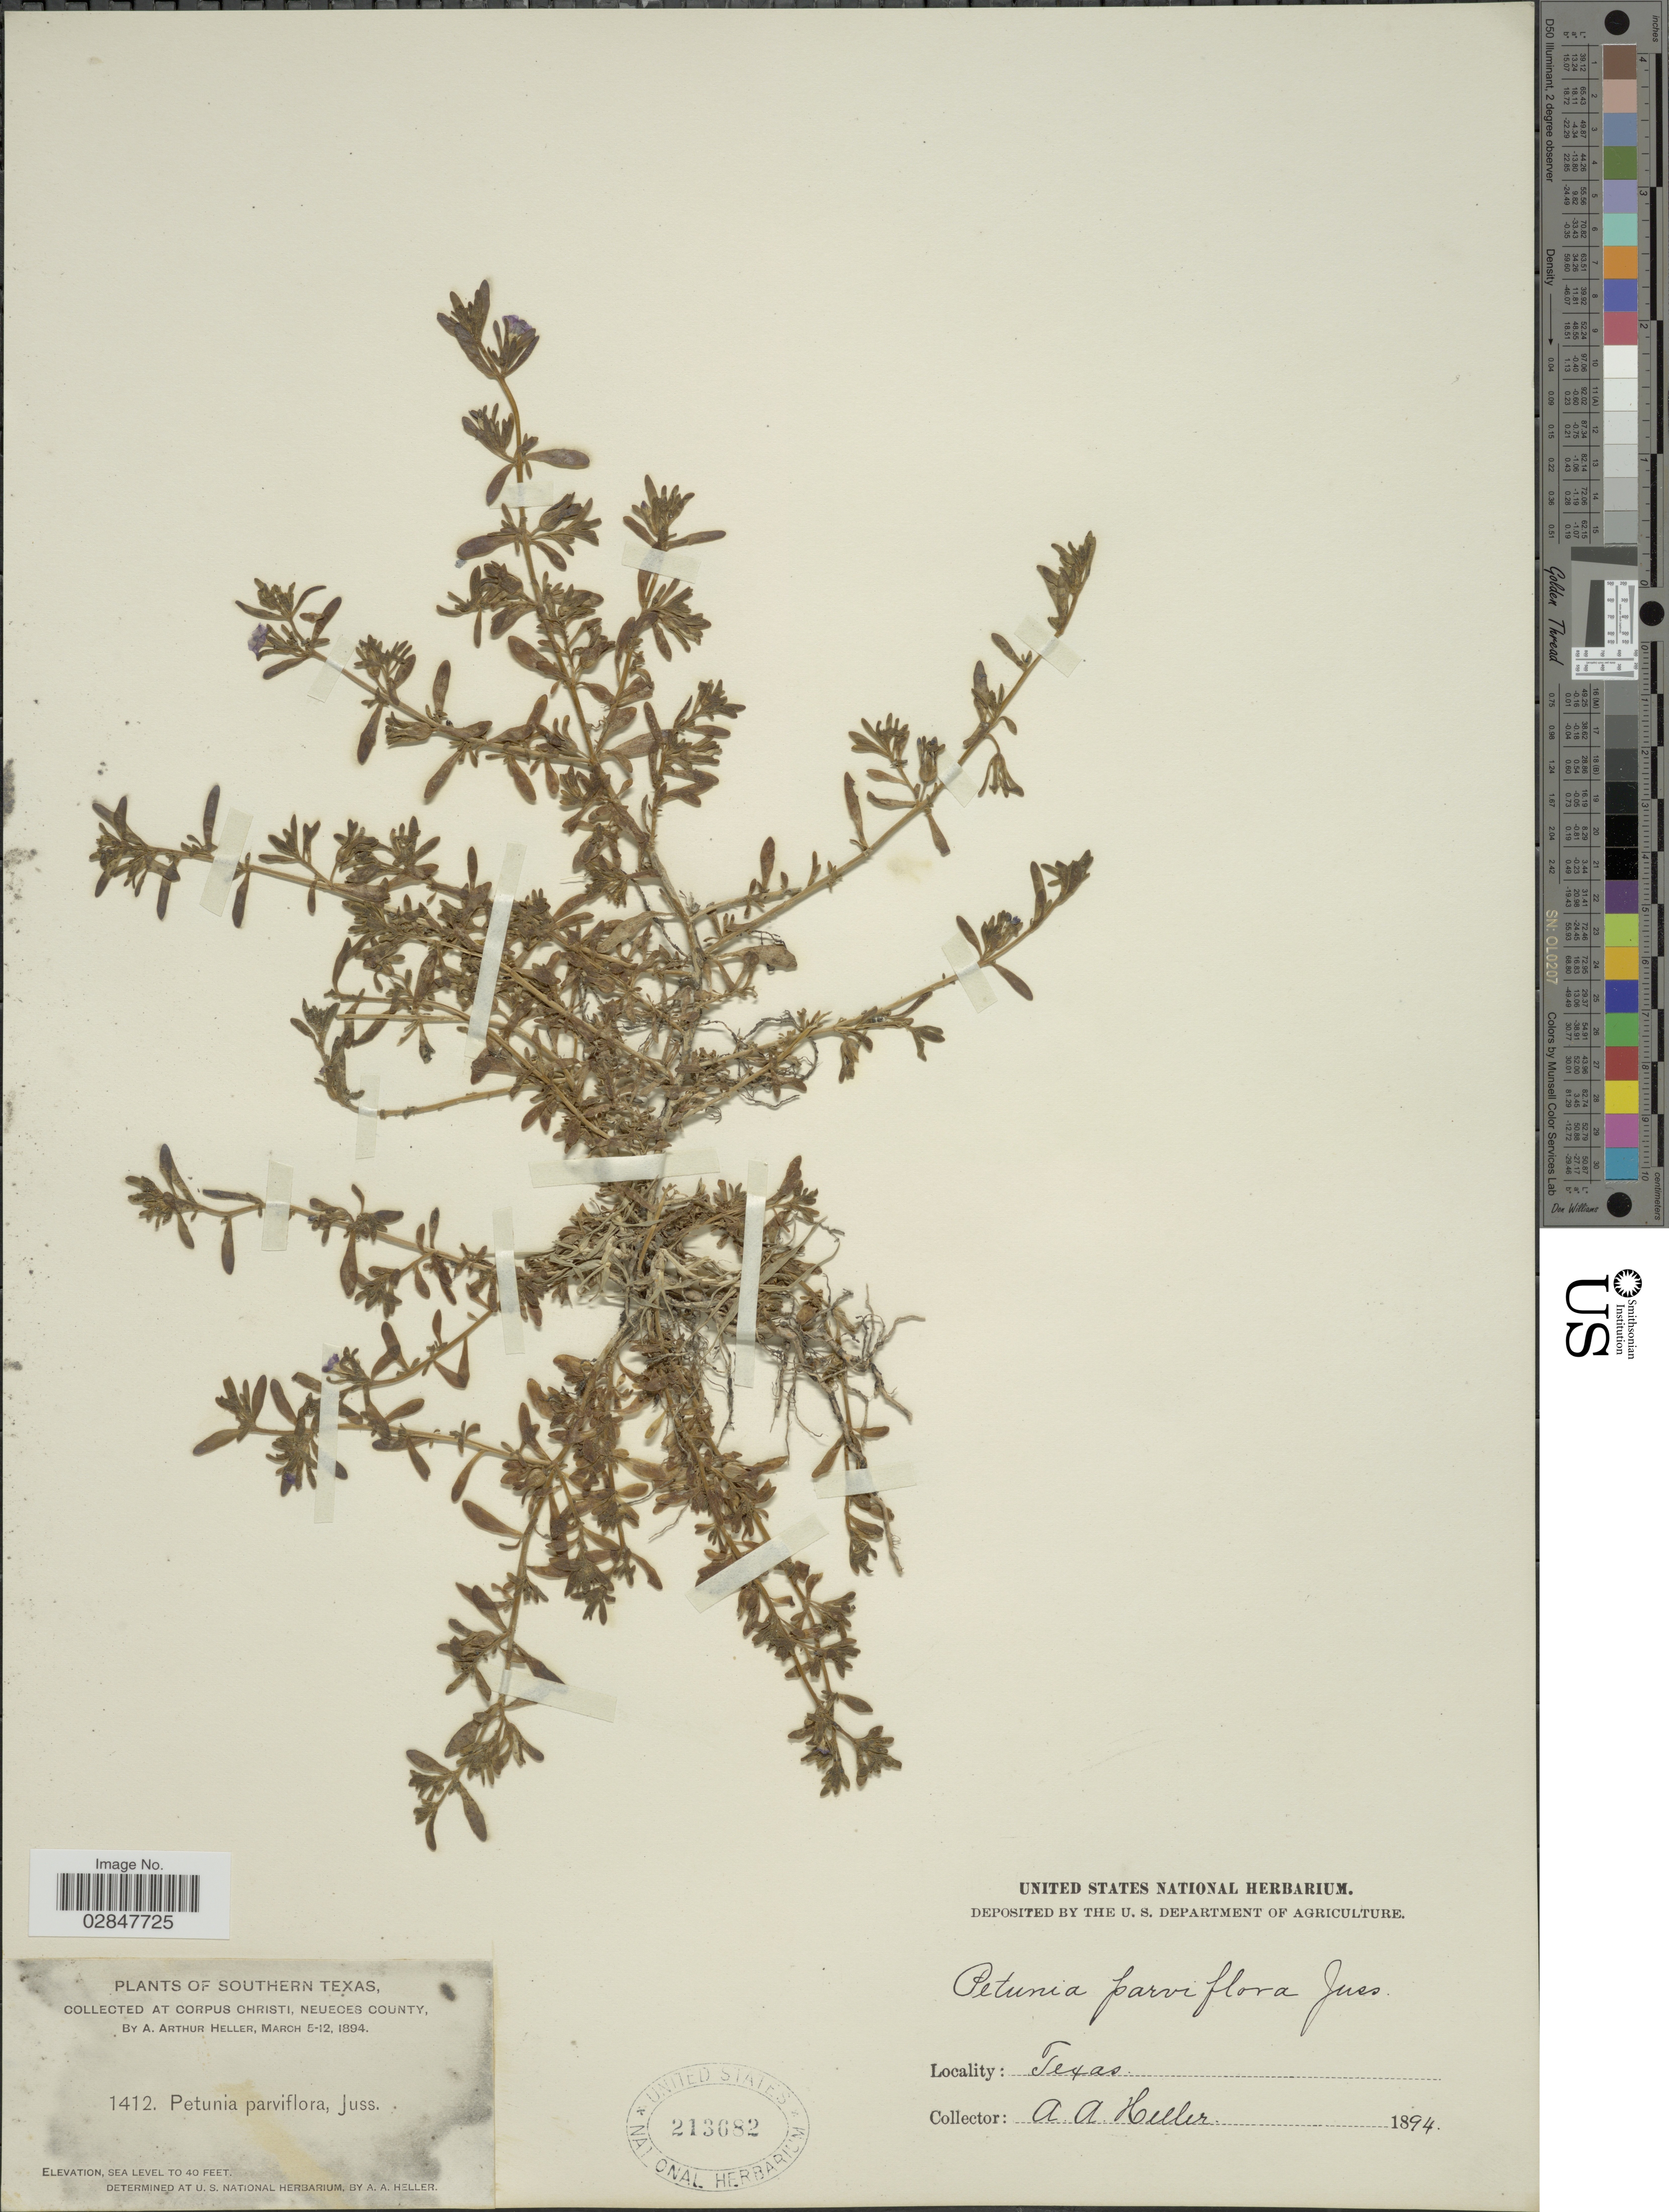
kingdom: Plantae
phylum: Tracheophyta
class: Magnoliopsida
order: Solanales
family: Solanaceae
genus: Petunia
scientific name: Petunia parviflora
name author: Juss.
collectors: A. A. Heller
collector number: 1412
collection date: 1894-03-05/1894-03-12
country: United States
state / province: Texas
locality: Southern Texas. At Corpus Christi, Neueces County.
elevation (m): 0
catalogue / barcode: US 213682